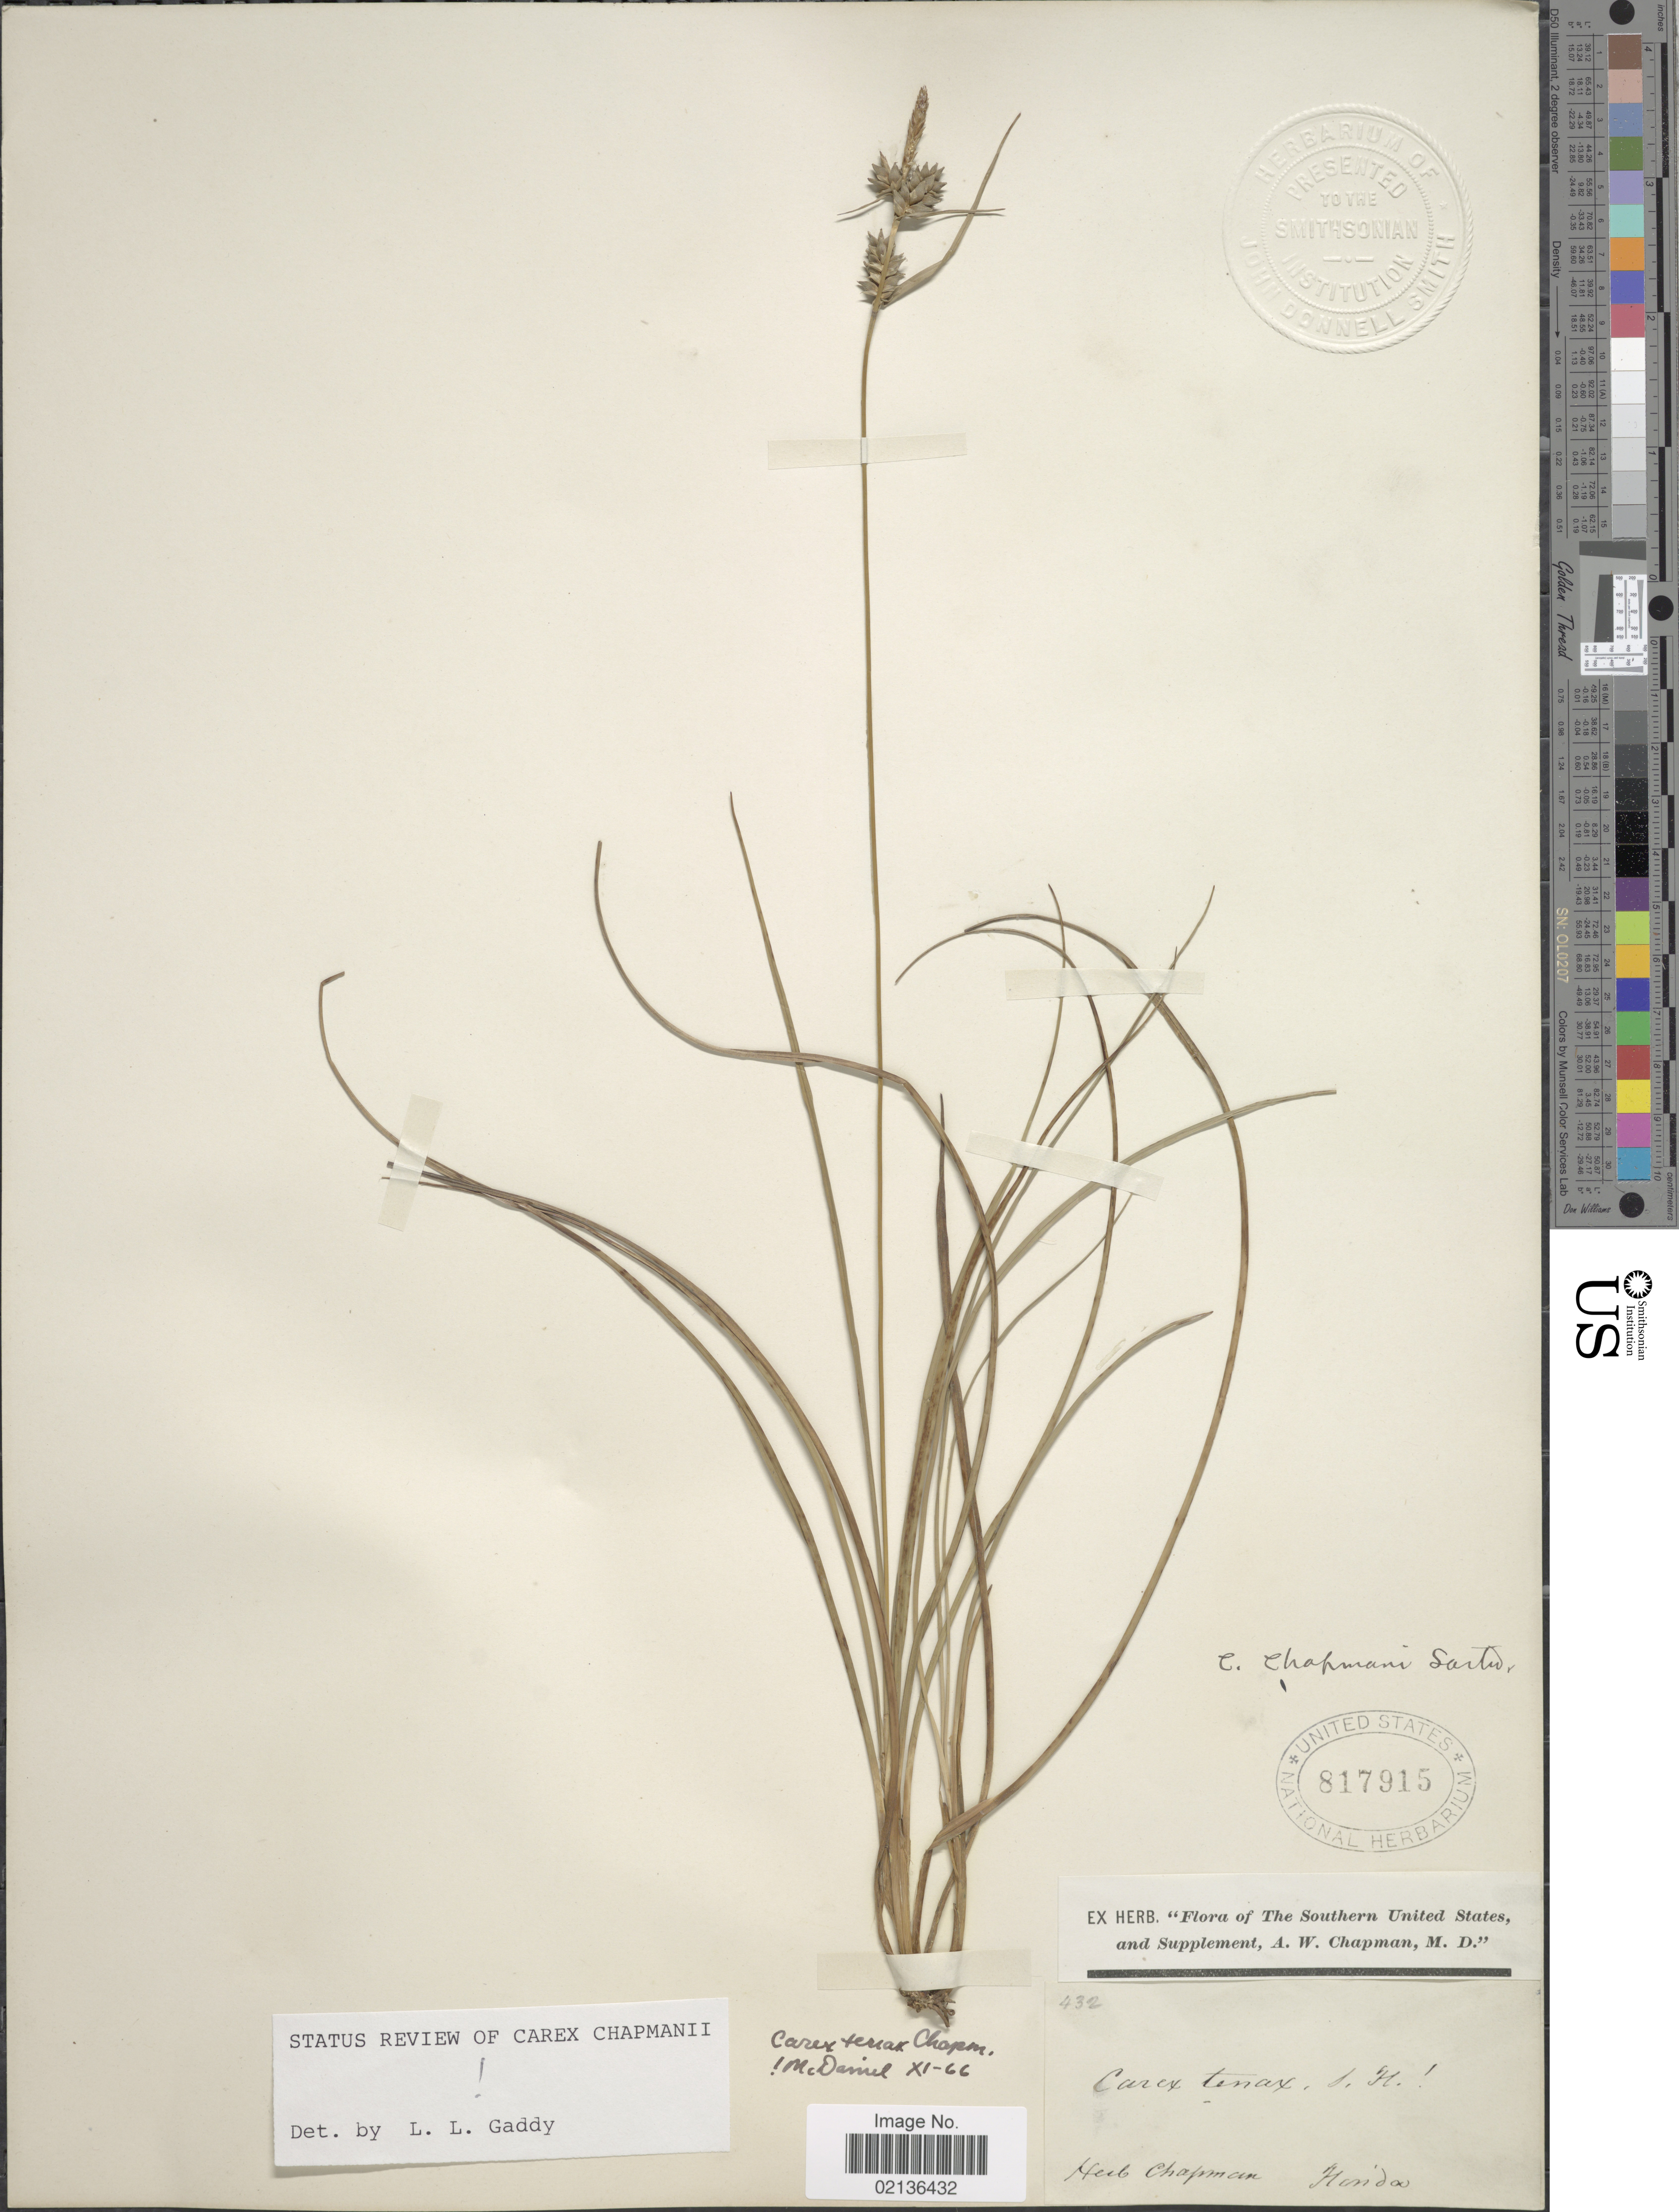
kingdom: Plantae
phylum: Tracheophyta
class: Liliopsida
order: Poales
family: Cyperaceae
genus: Carex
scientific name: Carex tenax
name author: Chapm. ex Dewey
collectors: ex herb. Chapman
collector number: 432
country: United States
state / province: Florida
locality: The Southern United States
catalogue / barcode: US 817915